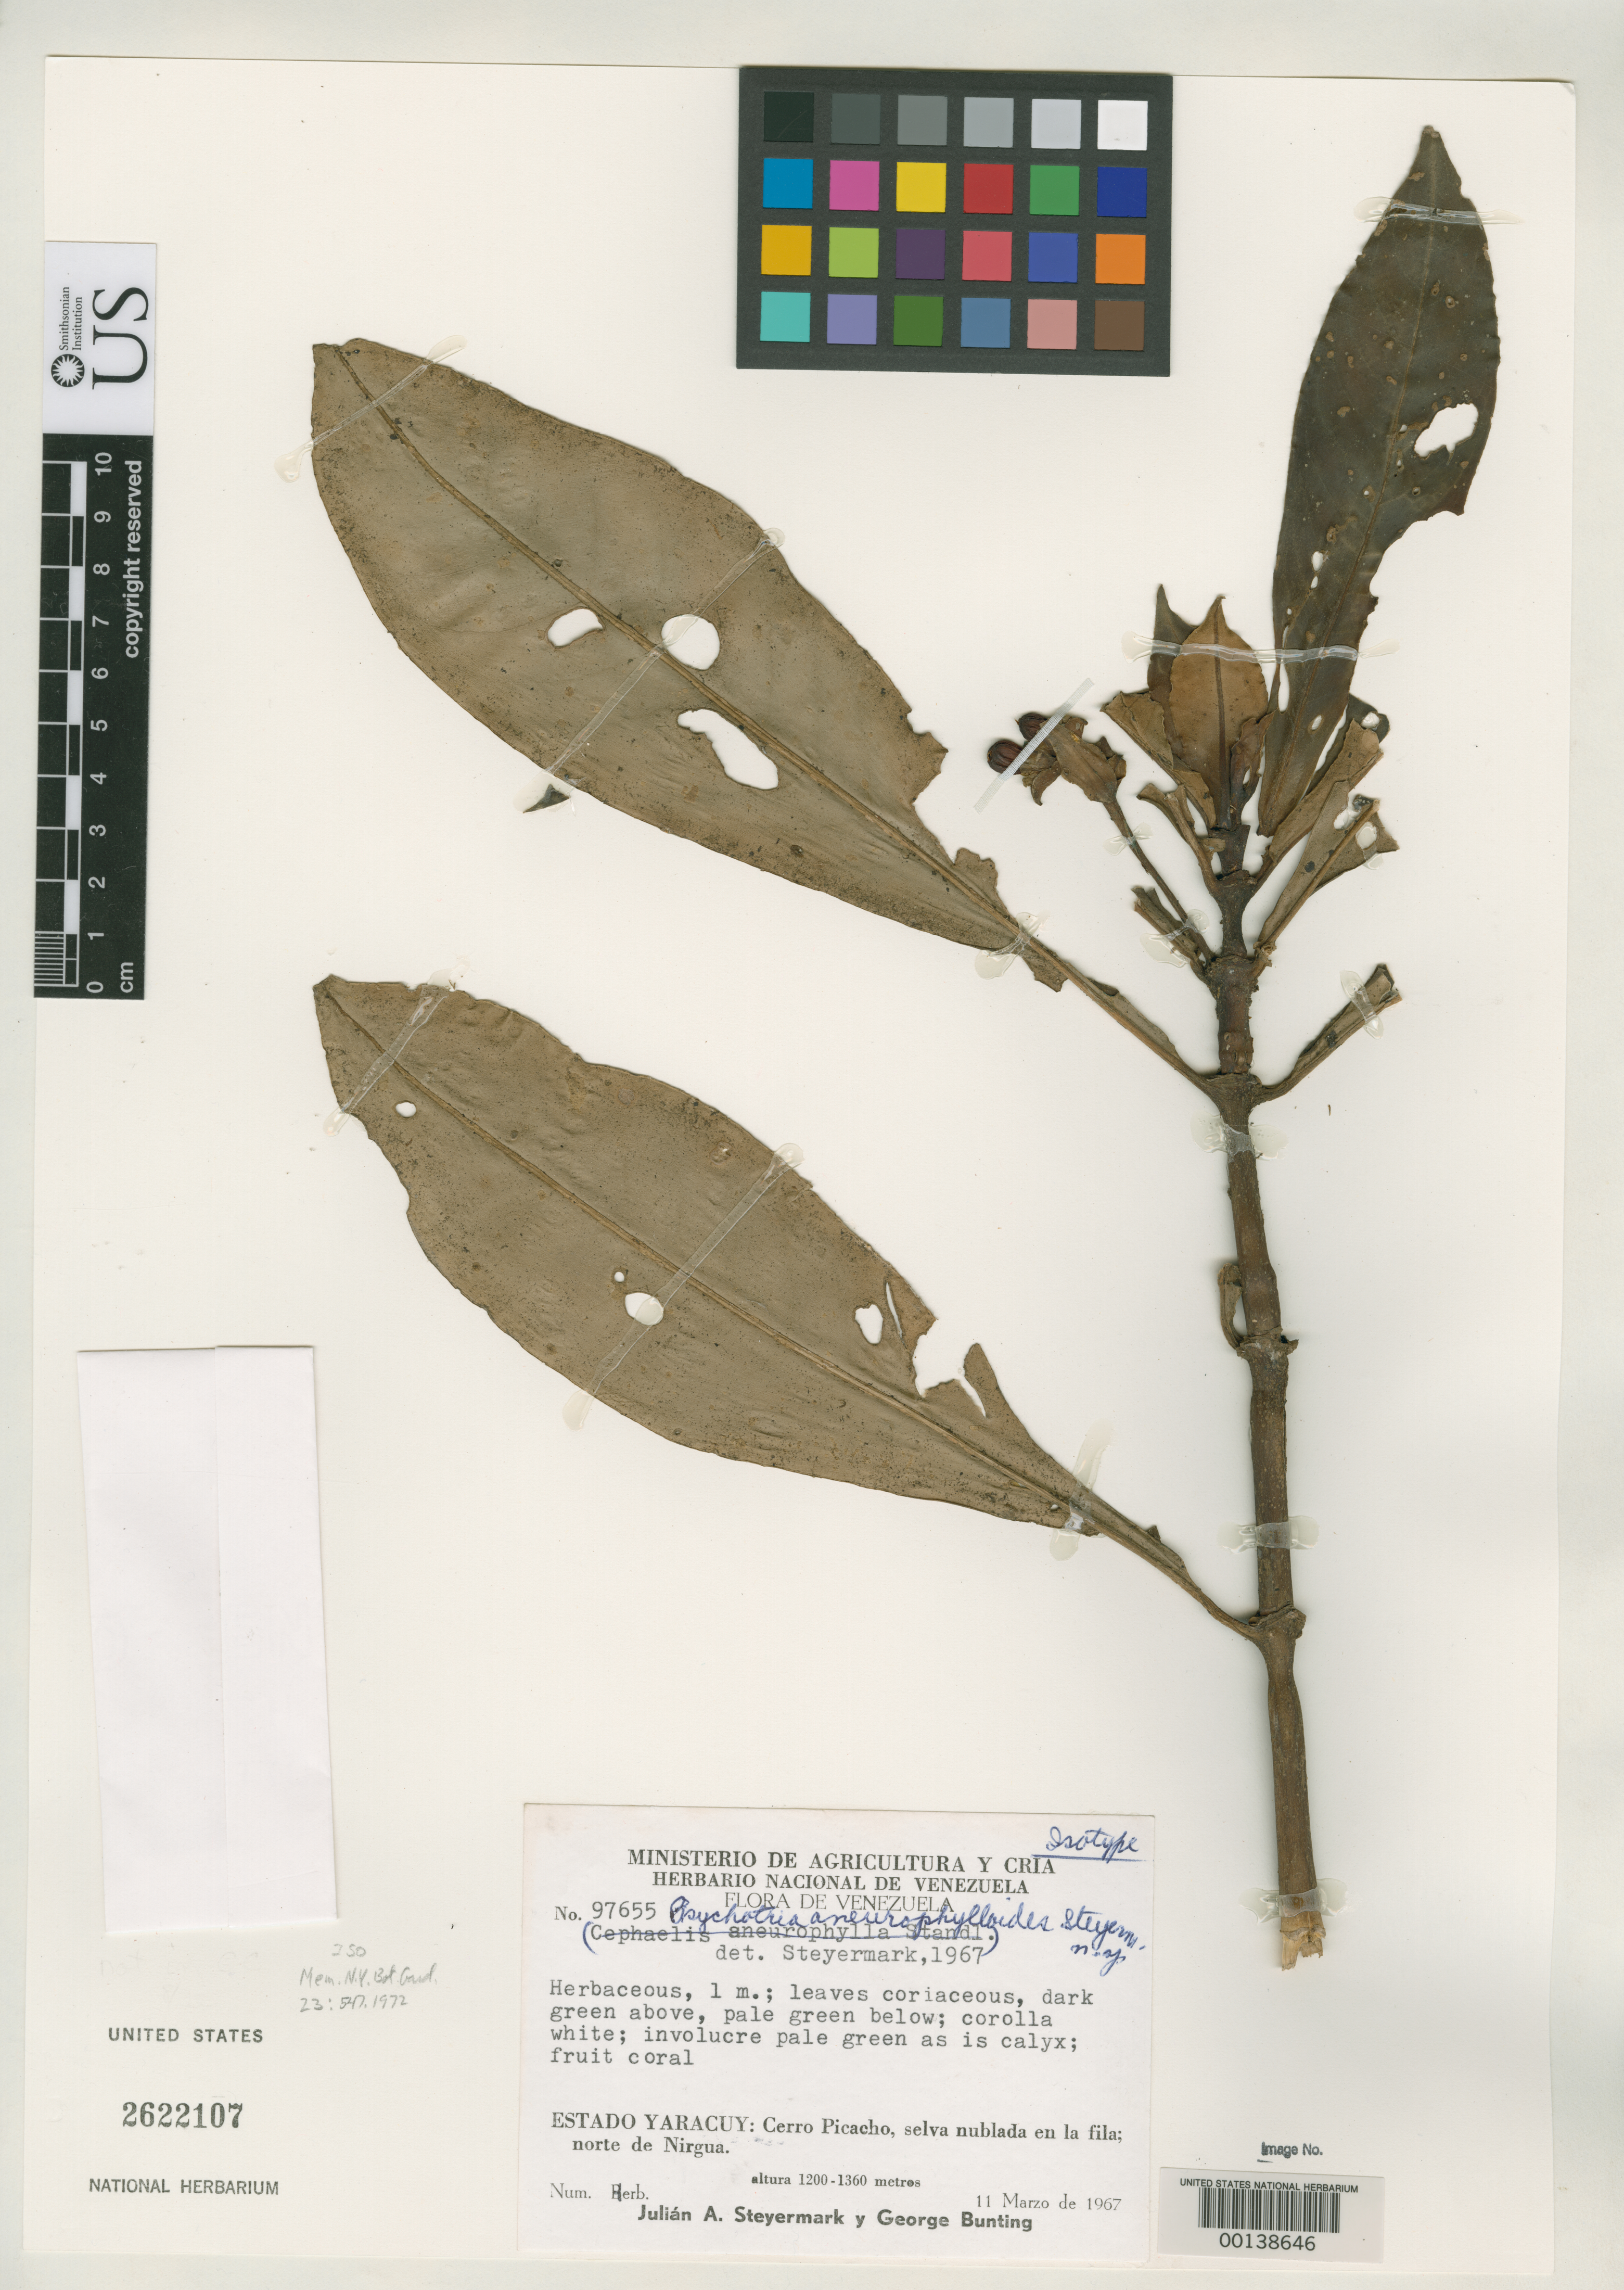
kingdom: Plantae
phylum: Tracheophyta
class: Magnoliopsida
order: Gentianales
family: Rubiaceae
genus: Psychotria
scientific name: Psychotria aneurophylloides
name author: Steyerm.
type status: Isotype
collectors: J. Steyermark & G. S. Bunting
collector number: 97655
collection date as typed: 11 Mar 1967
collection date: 1967-03-11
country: Venezuela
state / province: Yaracuy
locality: Cerro Pichado, N of Nirgua.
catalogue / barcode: US 2622107